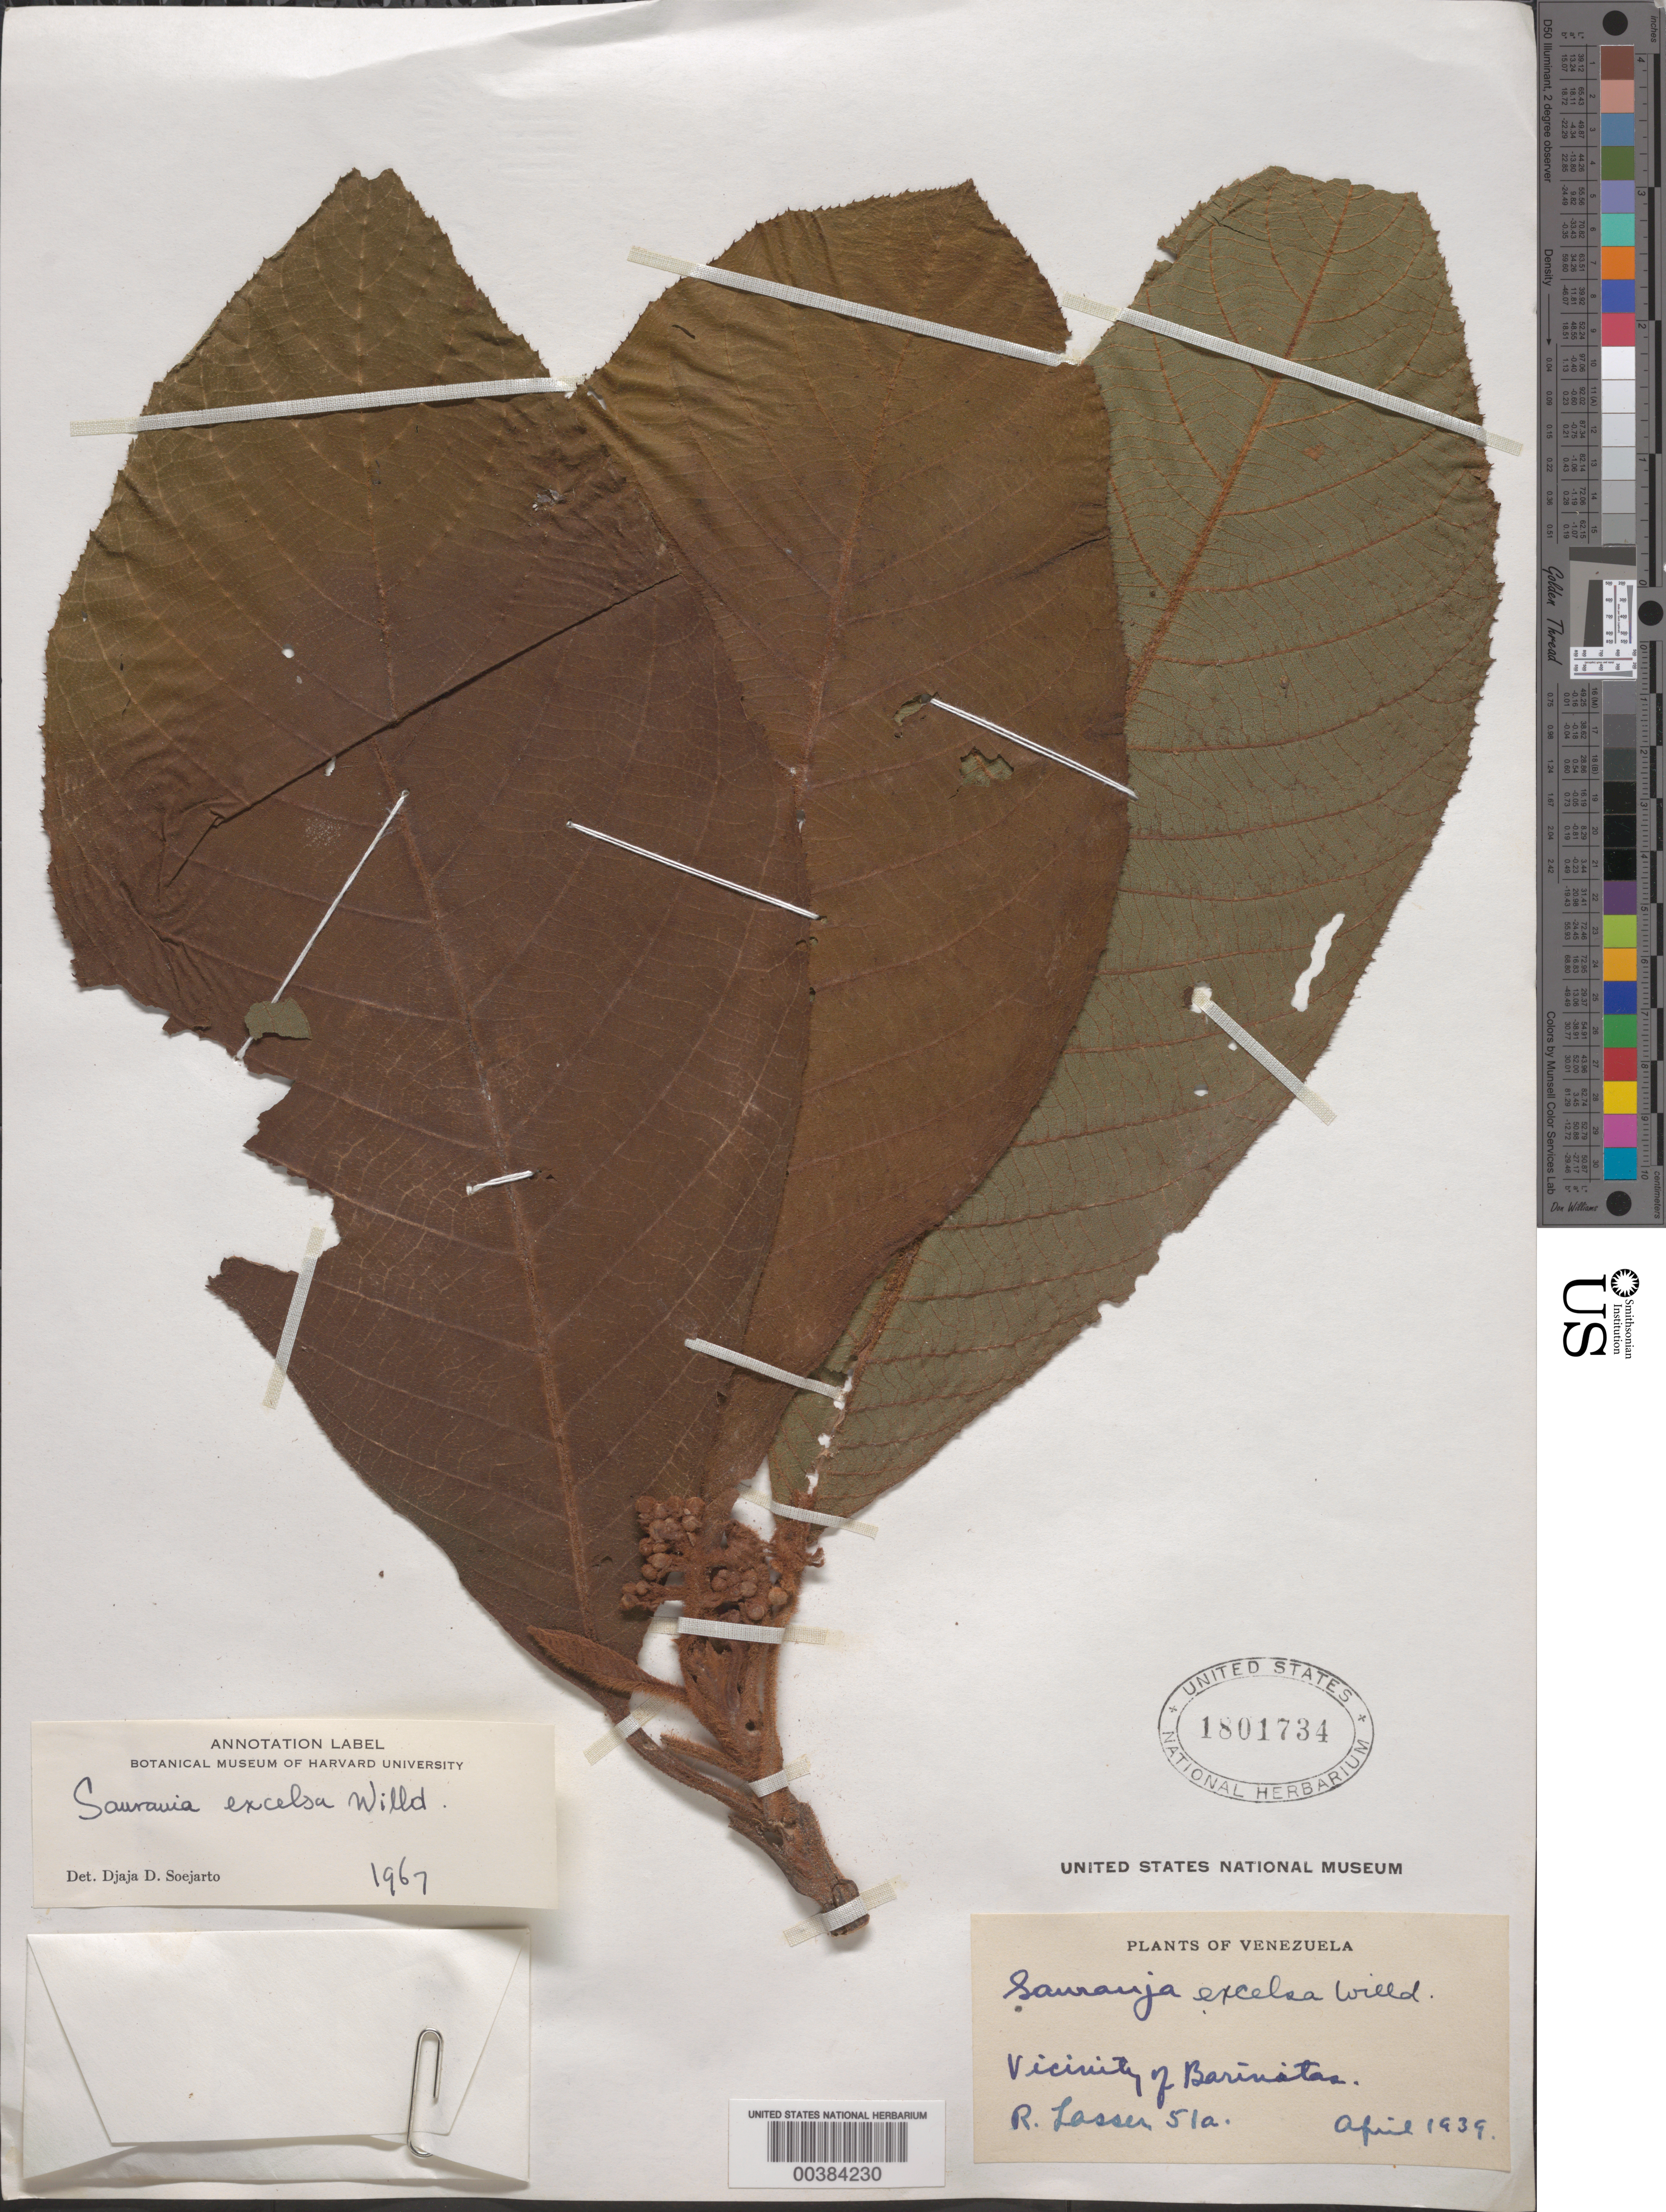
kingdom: Plantae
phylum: Tracheophyta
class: Magnoliopsida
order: Ericales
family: Actinidiaceae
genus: Saurauia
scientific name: Saurauia excelsa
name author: Willd.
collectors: R. Lasser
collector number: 51a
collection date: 1939-04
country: Venezuela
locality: Vicinity of Barinitas.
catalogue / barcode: US 1801734